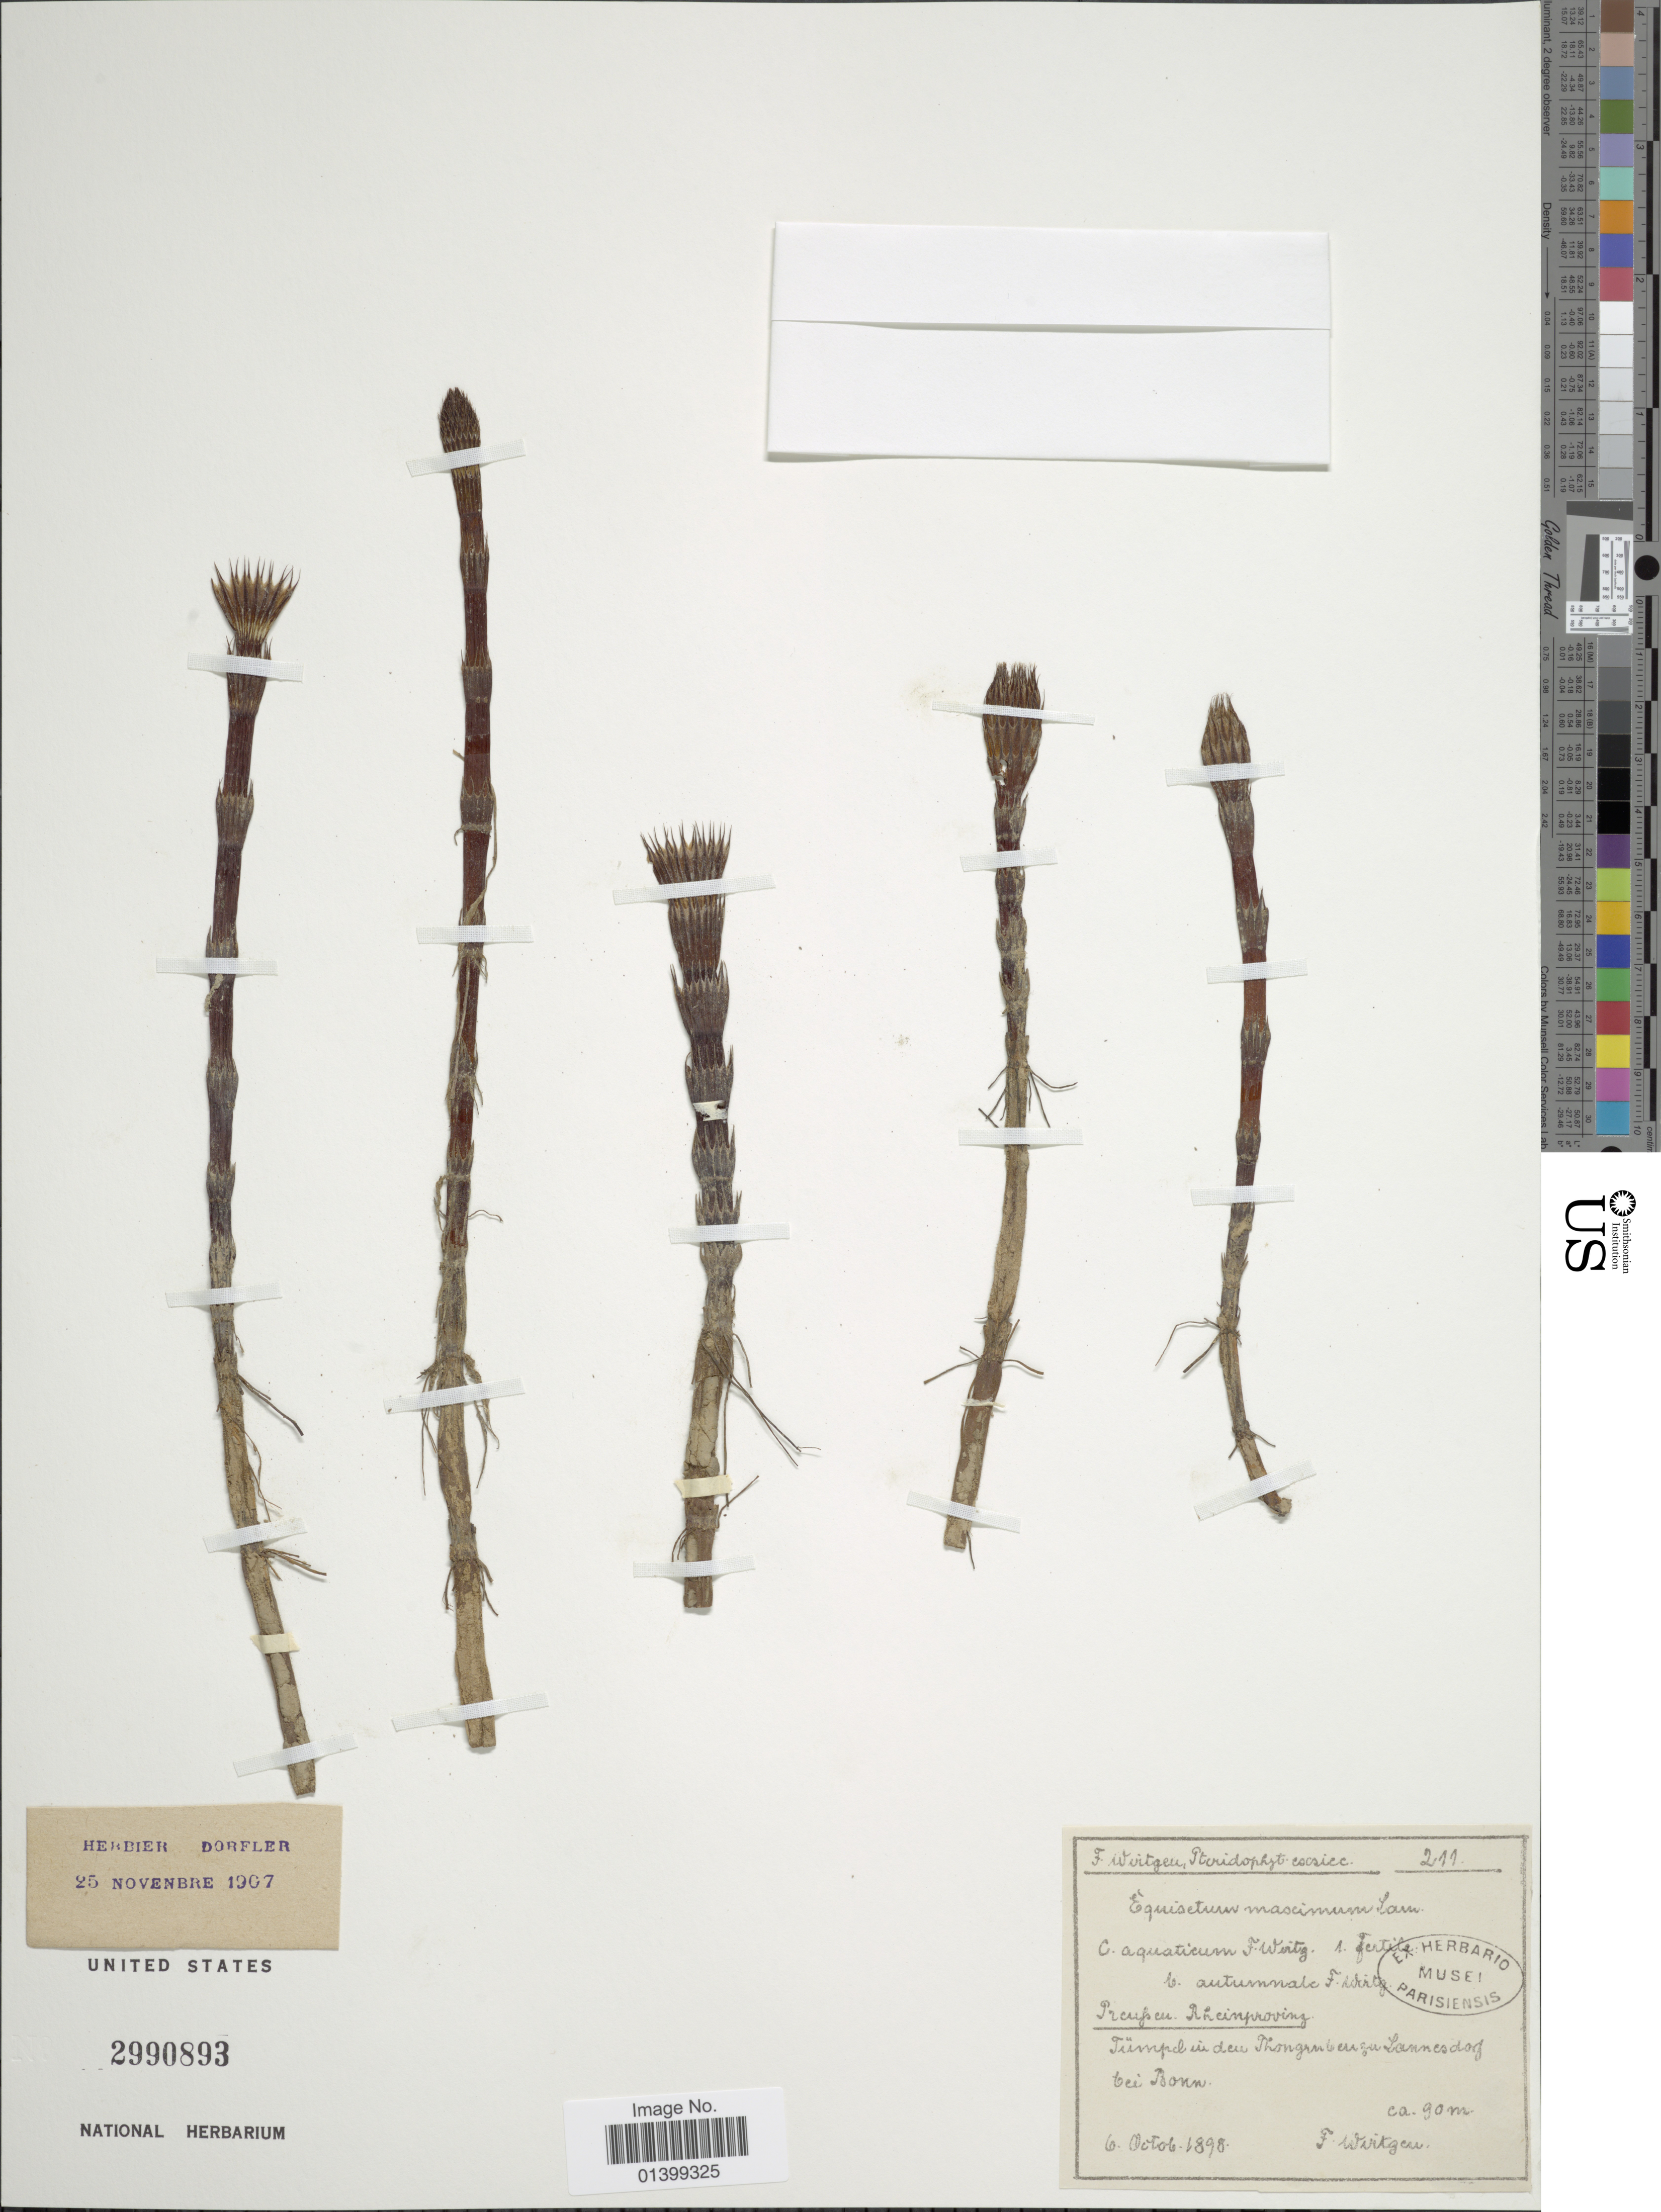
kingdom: Plantae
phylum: Tracheophyta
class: Polypodiopsida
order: Equisetales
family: Equisetaceae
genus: Equisetum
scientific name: Equisetum telmateia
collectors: F. Wirtgen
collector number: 211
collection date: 1898-10-06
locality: Preussen Rheinprovinz: Tumpel in den Thongruben zu Lannesdorf bei Bonn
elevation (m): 90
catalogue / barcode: US 2990893